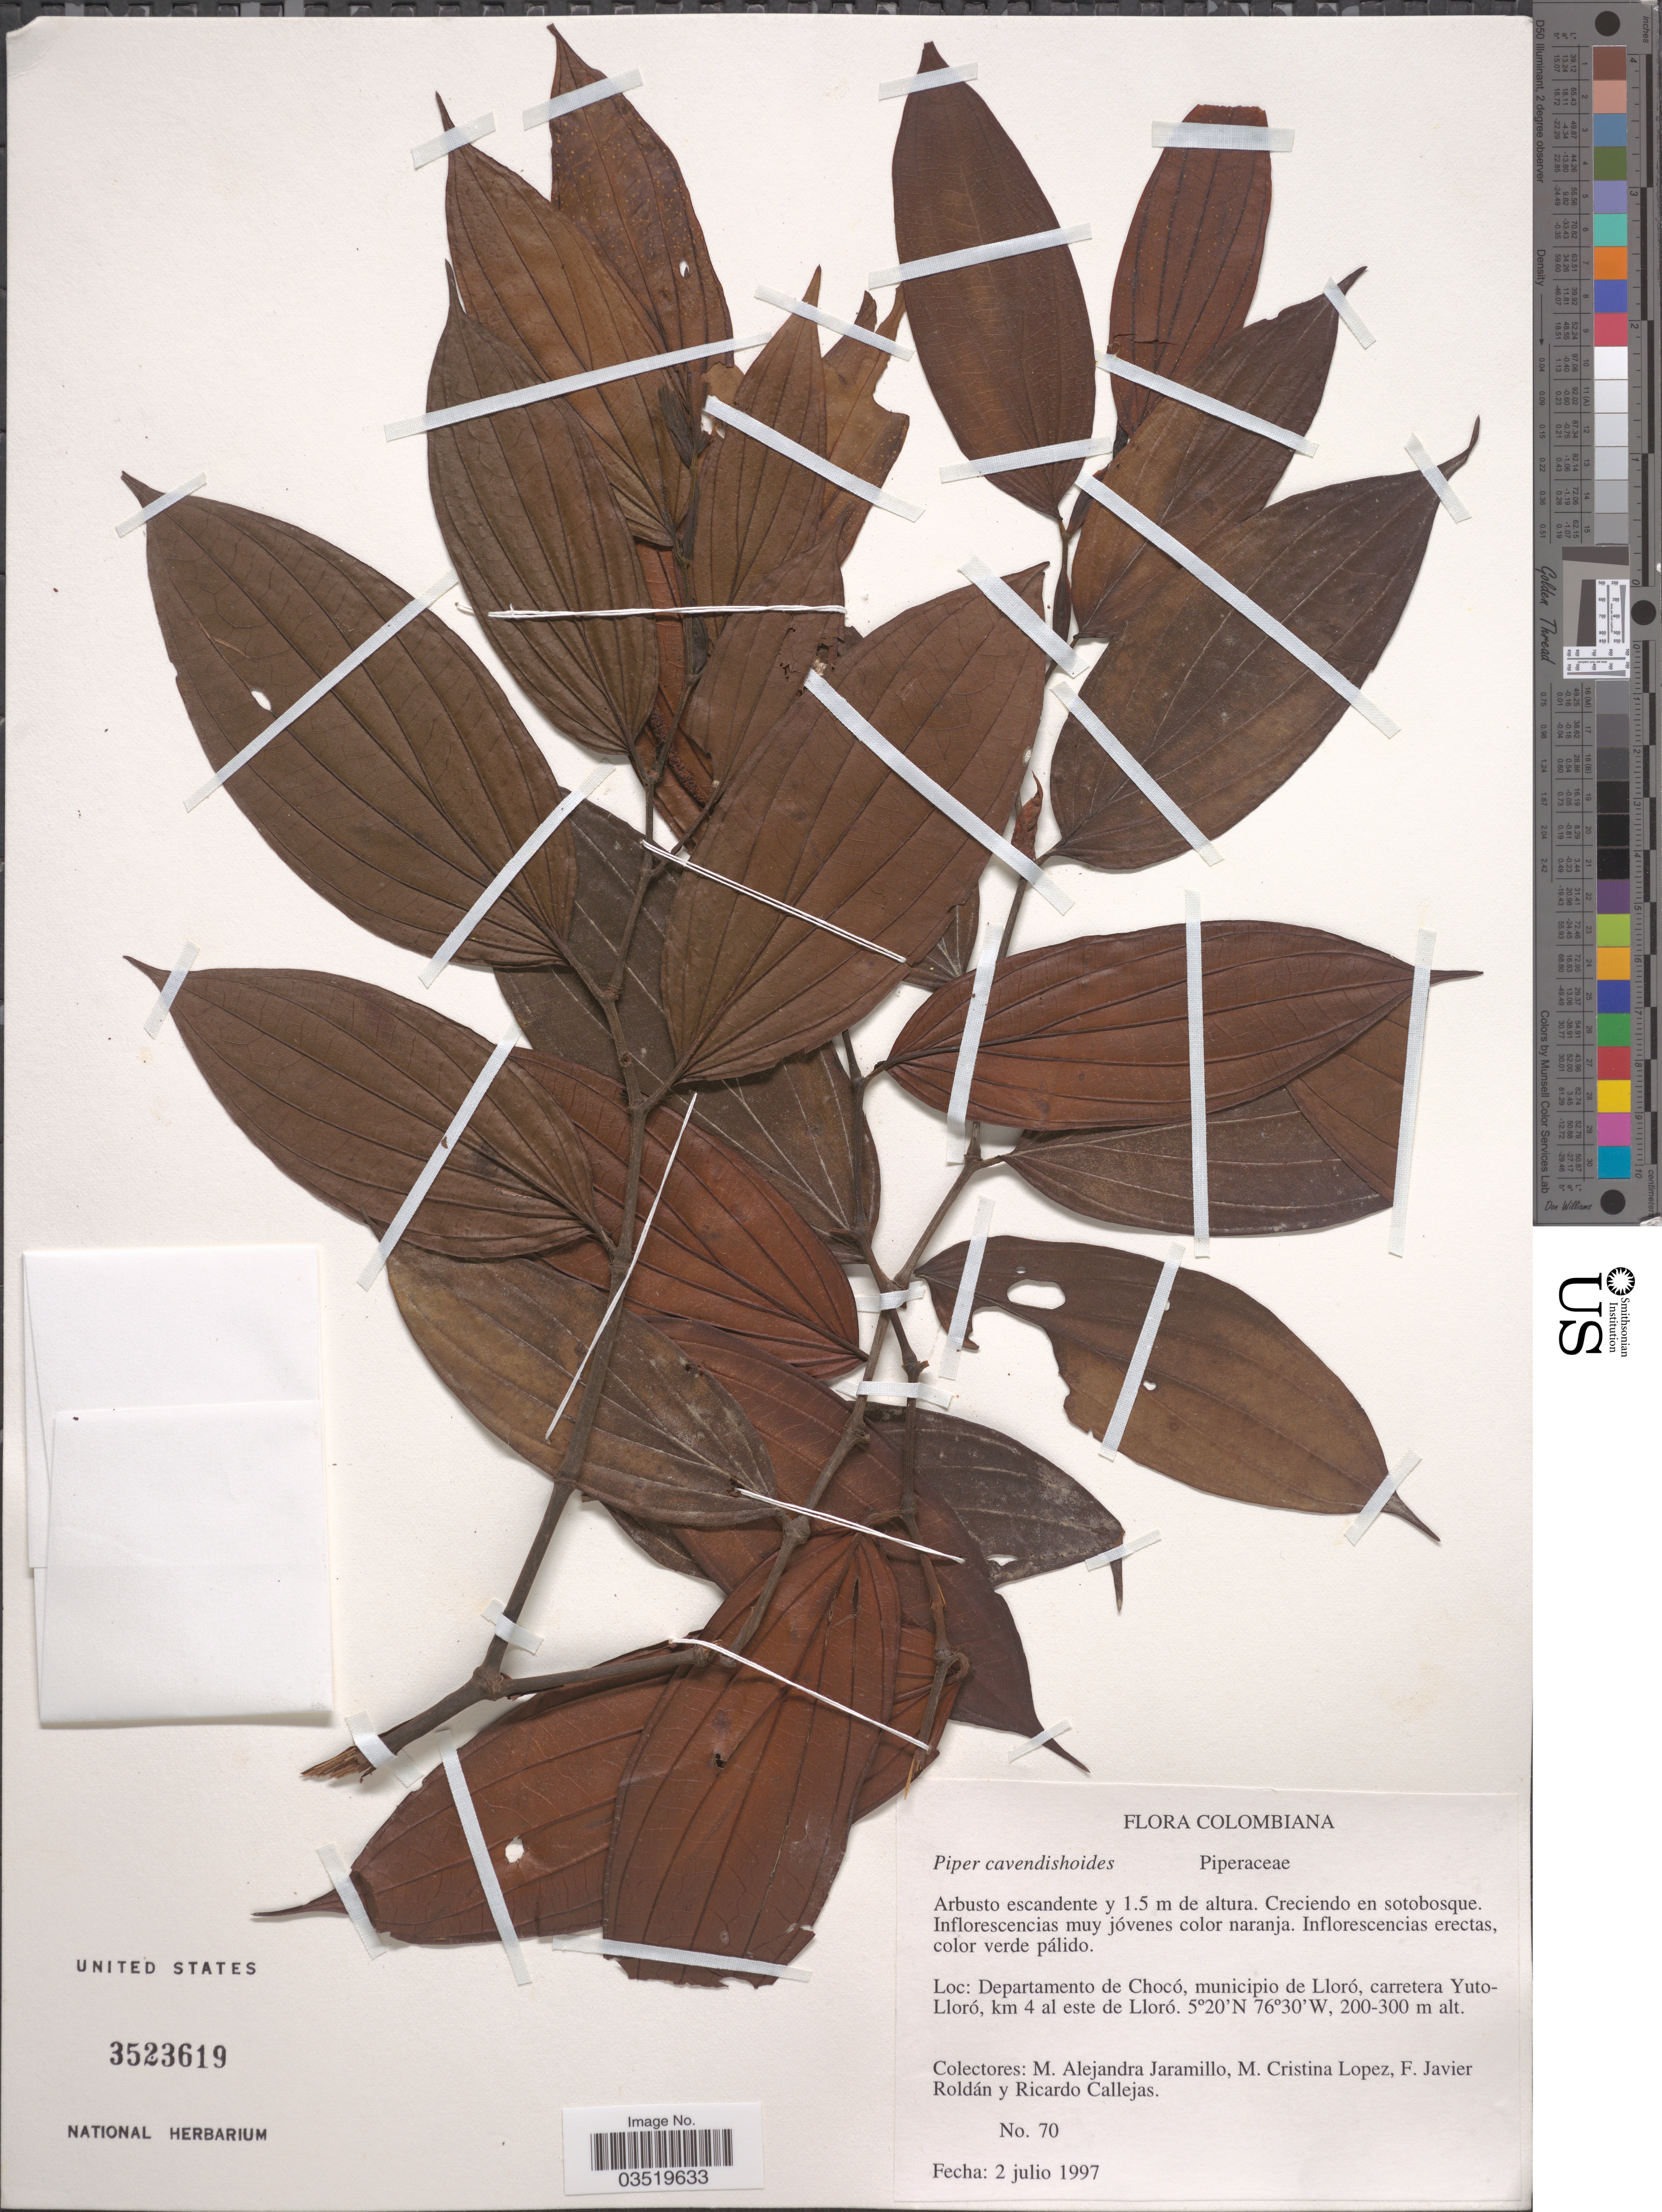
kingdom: Plantae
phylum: Tracheophyta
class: Magnoliopsida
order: Piperales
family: Piperaceae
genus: Piper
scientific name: Piper cavendishioides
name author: Trel. & Yunck.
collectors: M. A. Jaramillo, M. Lopez, F. J. Roldán & R. Callejas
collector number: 70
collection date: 1997-07-02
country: Colombia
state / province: Chocó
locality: Departamento de Chocó, municipio de Lloró, carretera Yuto-Lloró, km 4 al este de Lloró.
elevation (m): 200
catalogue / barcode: US 3523619